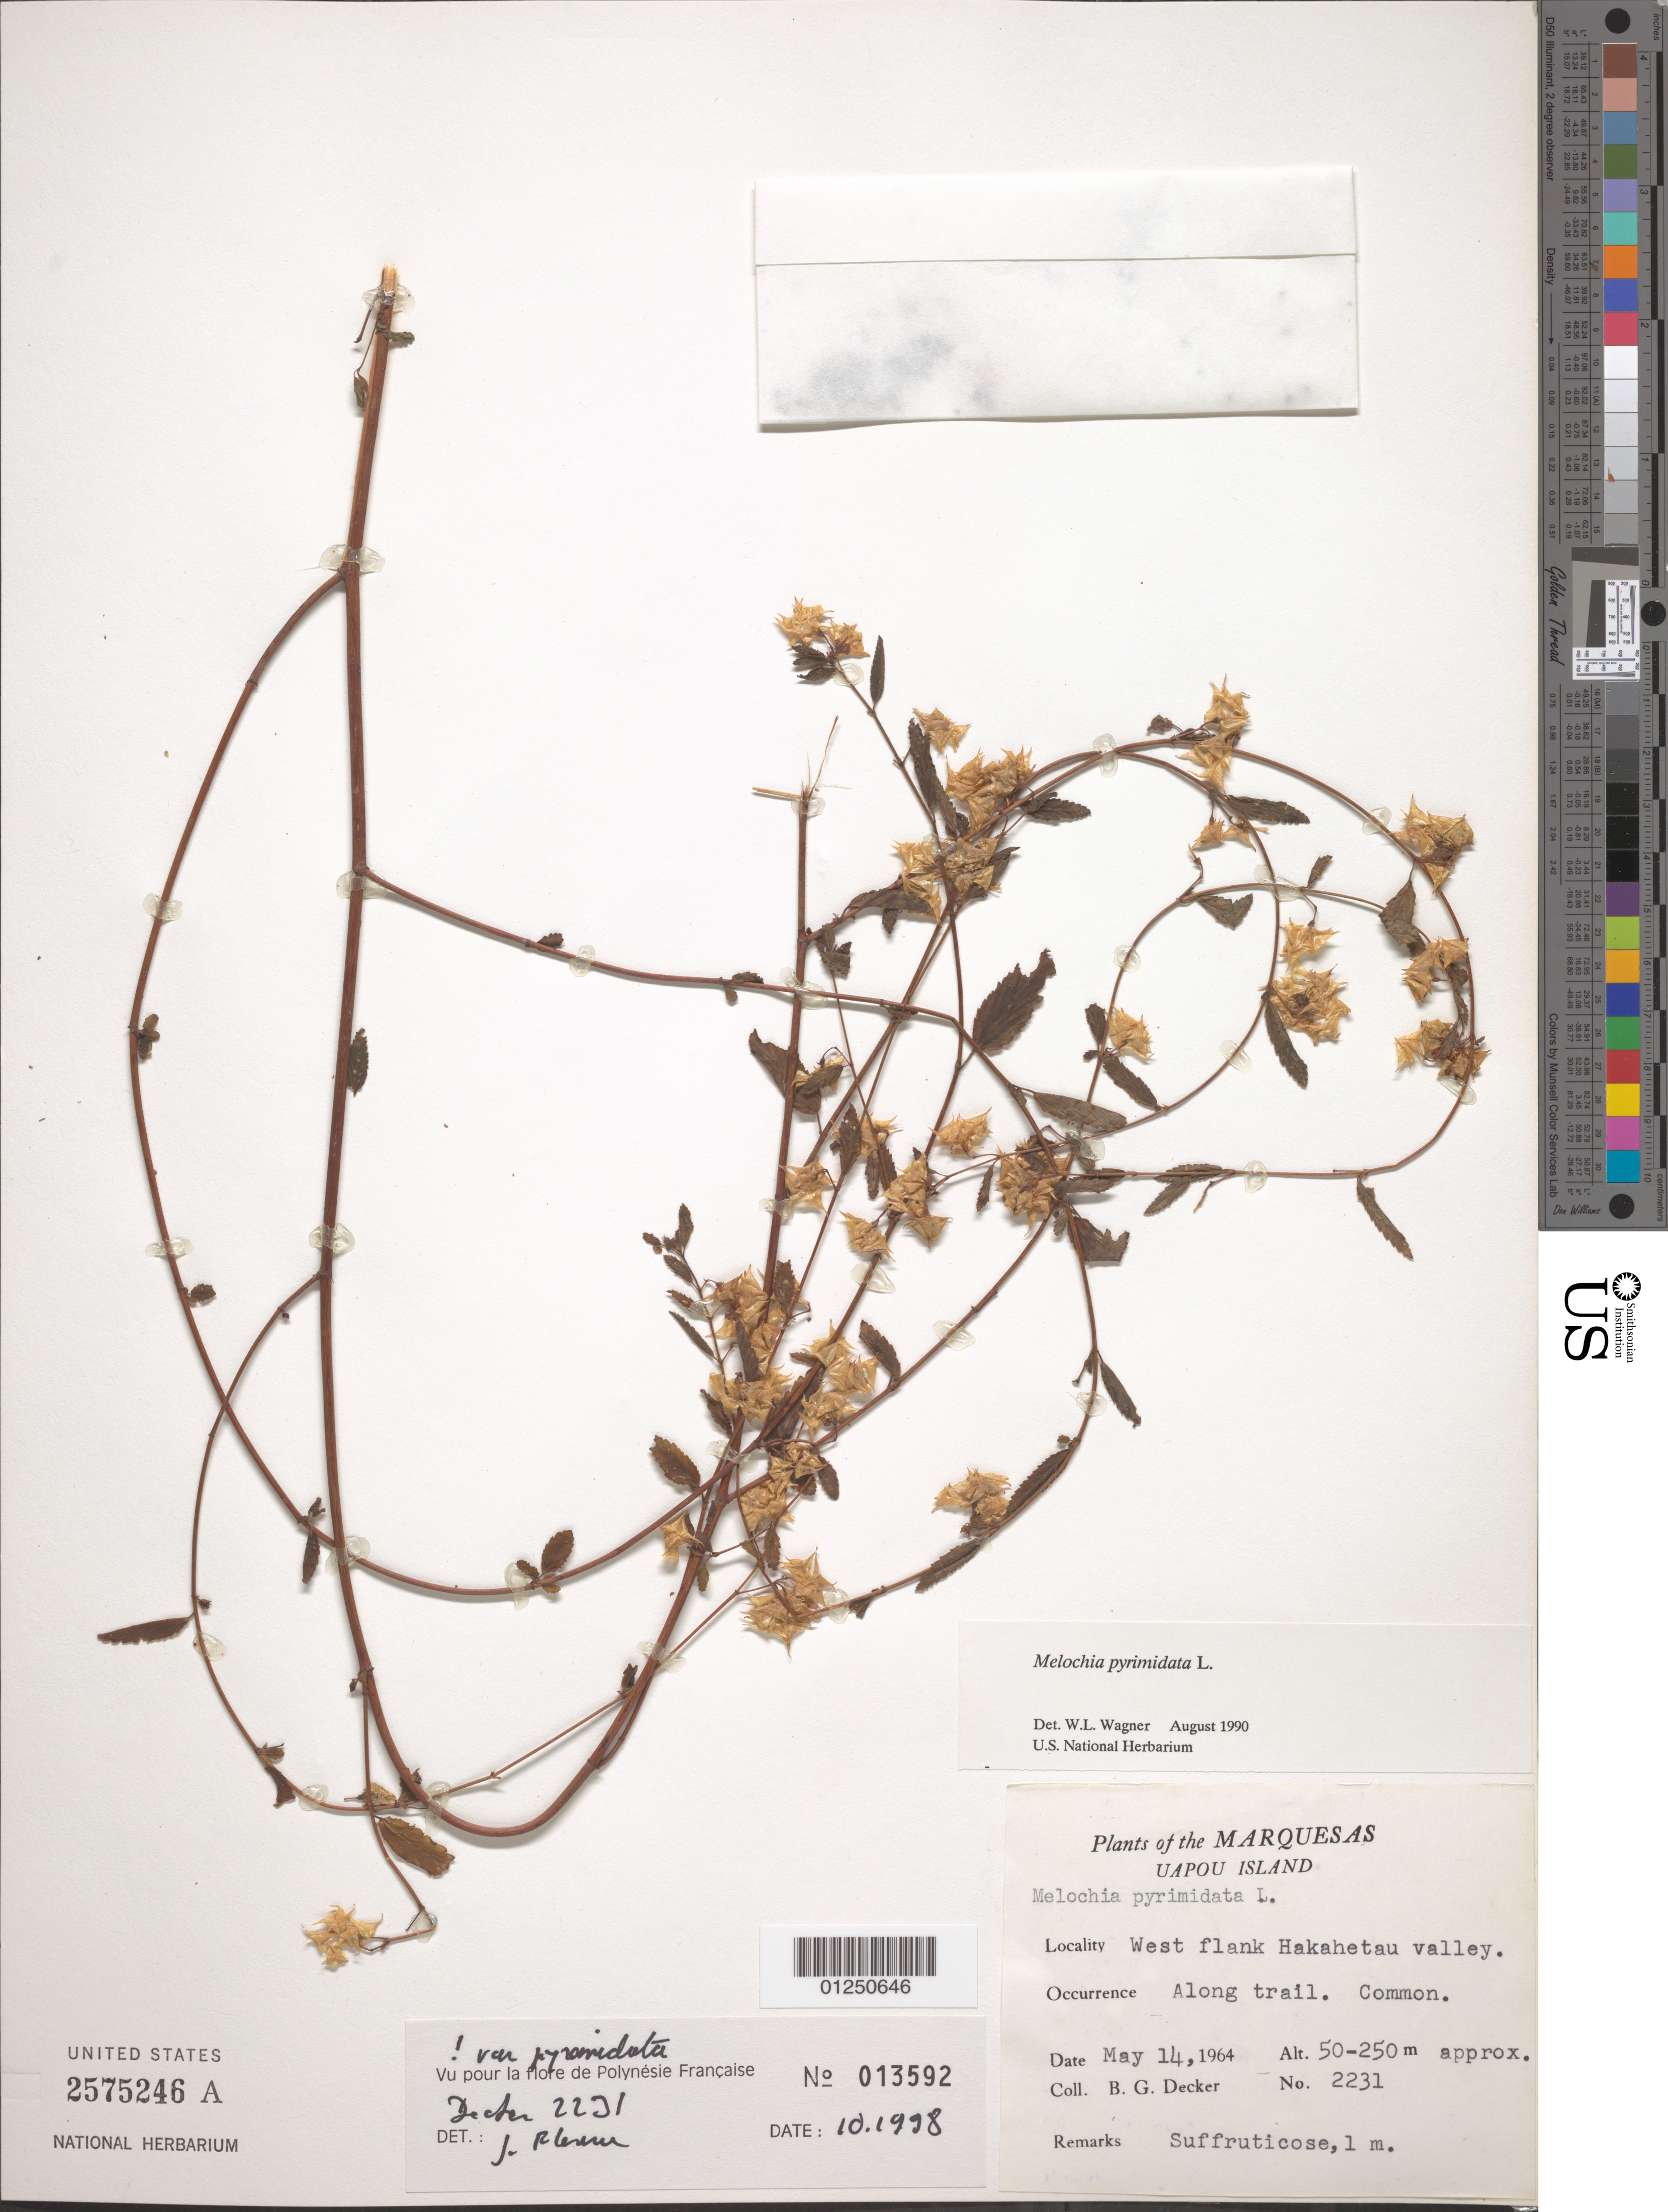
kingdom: Plantae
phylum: Tracheophyta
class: Magnoliopsida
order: Malvales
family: Malvaceae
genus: Melochia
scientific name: Melochia pyramidata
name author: L.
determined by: Wagner, W. L., (BOT), Smithsonian Institution - National Museum of Natural History (UNITED STATES)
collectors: B. G. Decker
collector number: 2231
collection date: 1964-05-14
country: French Polynesia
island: Ua Pou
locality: Hakahetau Valley, W flank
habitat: Along trail, common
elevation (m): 50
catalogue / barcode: US 2575246A